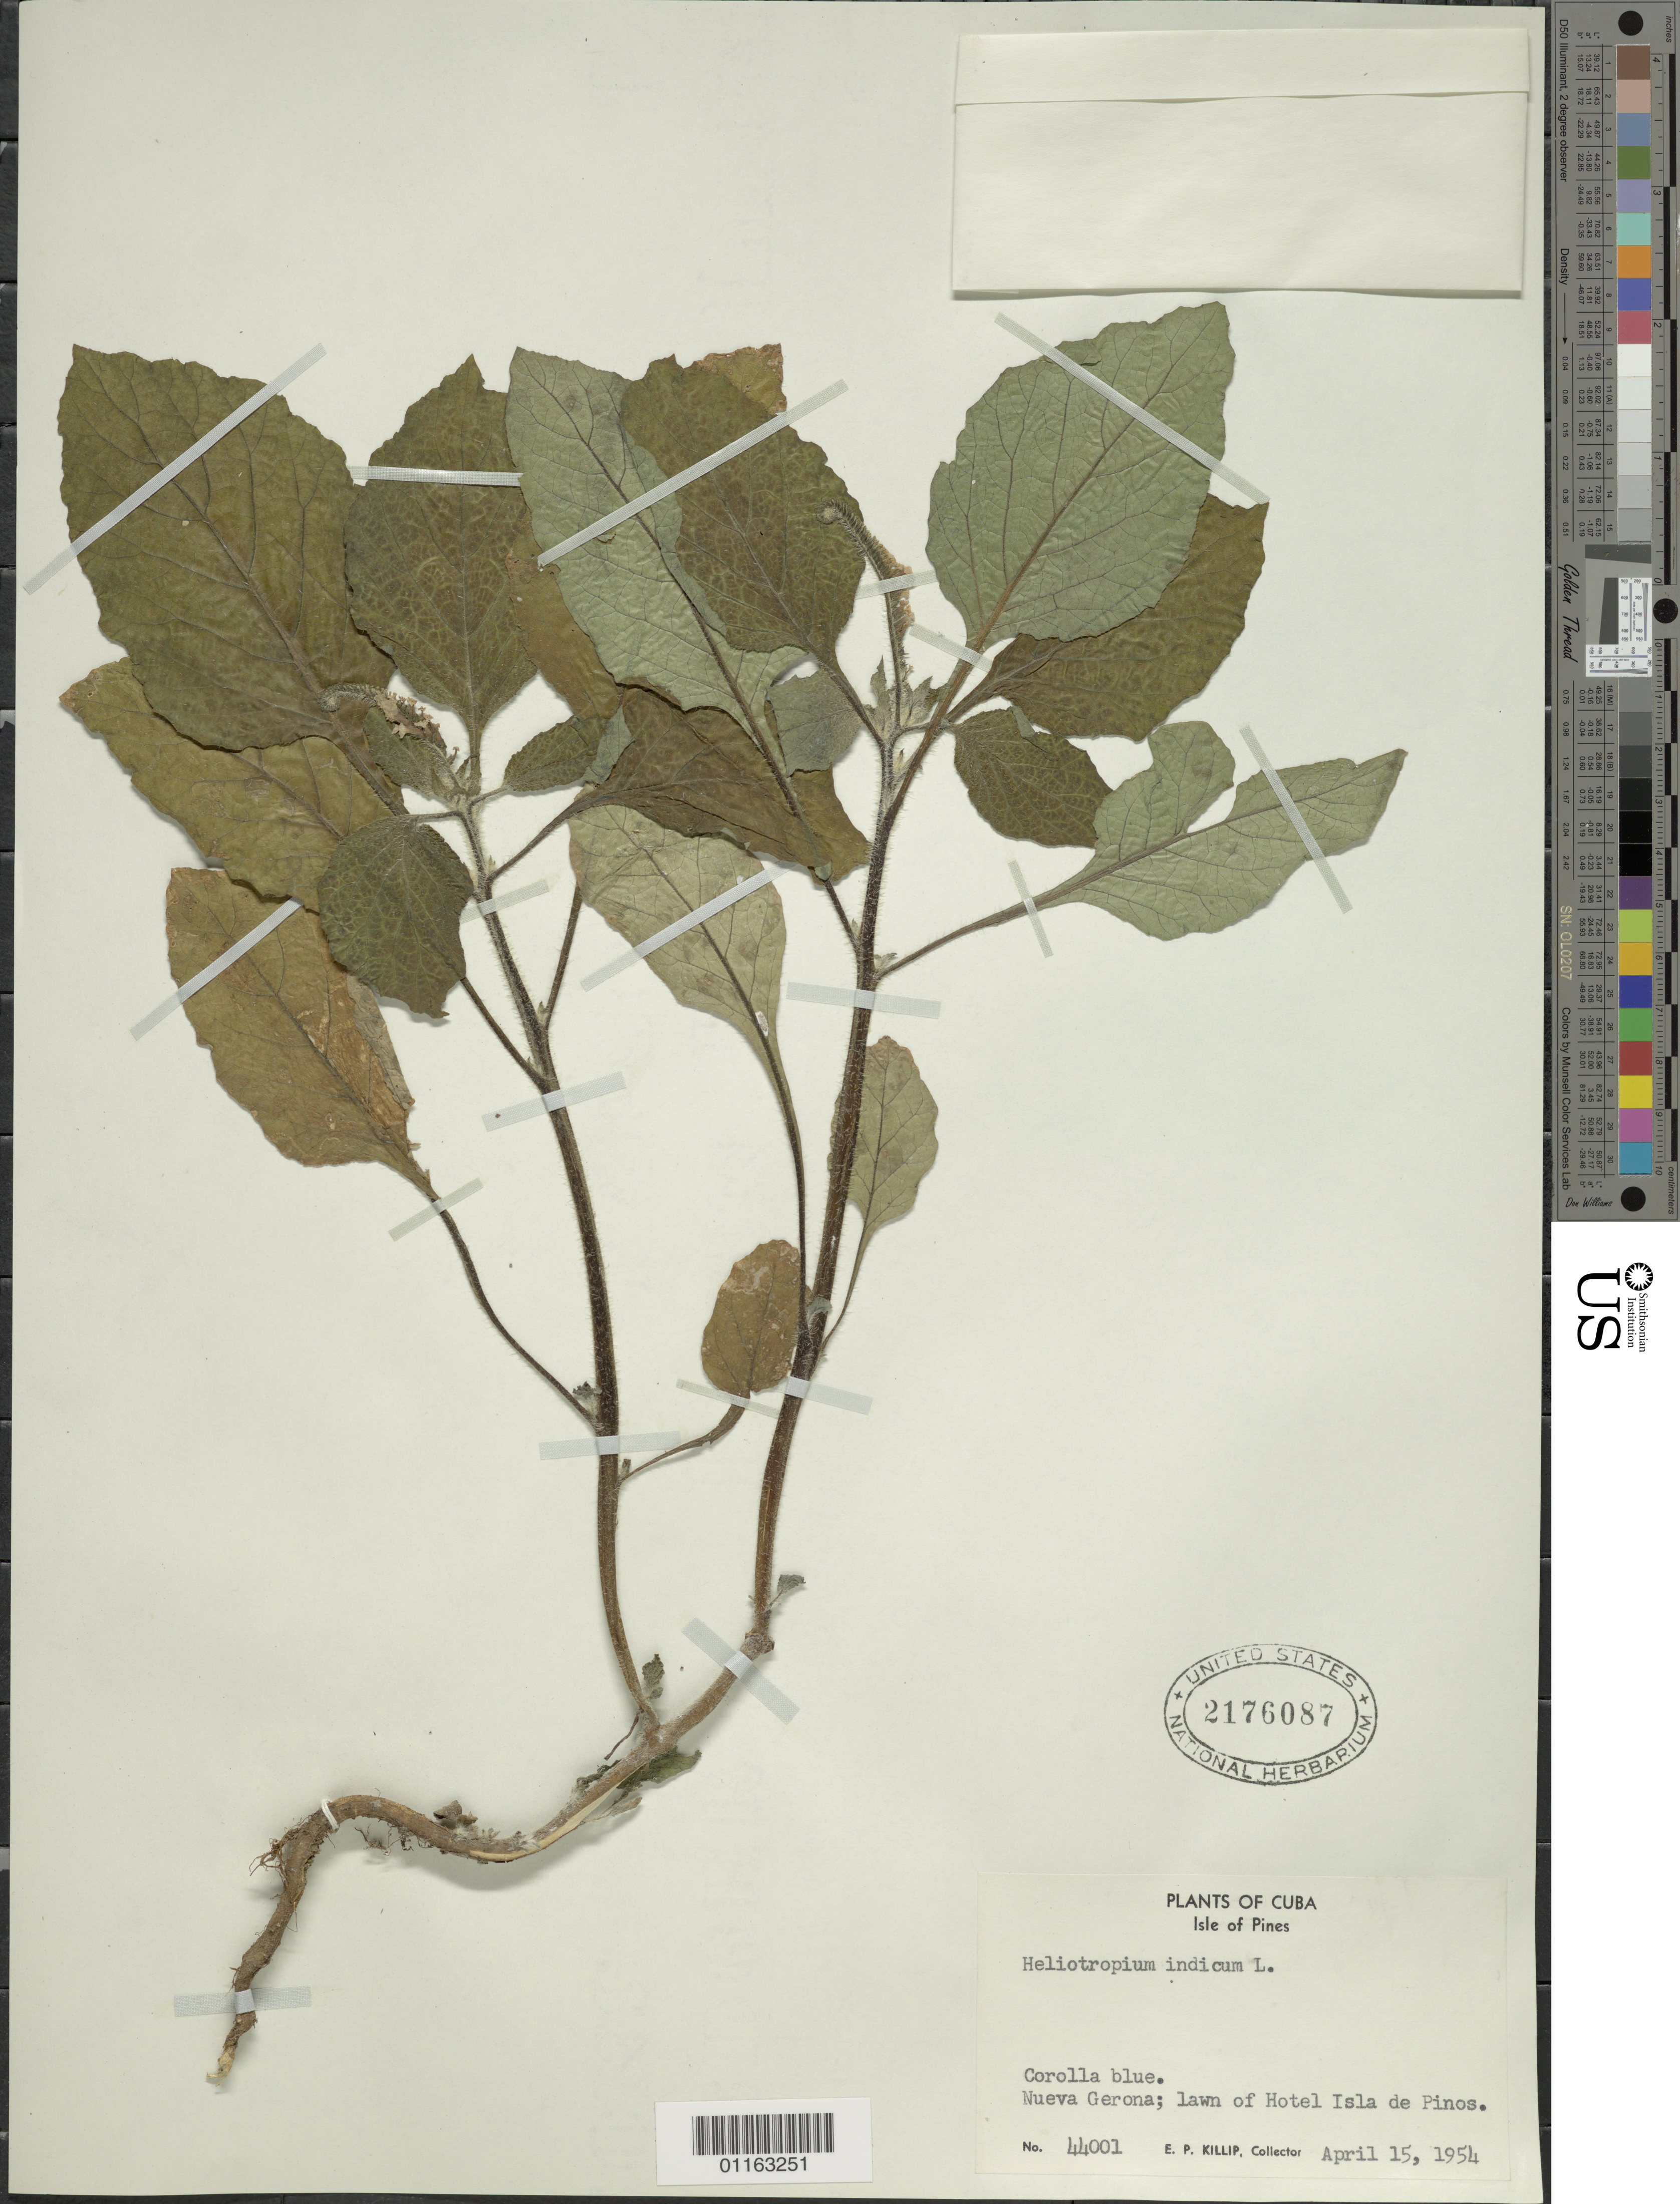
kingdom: Plantae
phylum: Tracheophyta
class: Magnoliopsida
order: Boraginales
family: Heliotropiaceae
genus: Heliotropium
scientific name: Heliotropium inaguense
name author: Britton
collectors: E. P. Killip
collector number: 44001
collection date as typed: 15 Apr 1954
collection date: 1954-04-15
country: Cuba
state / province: Isla de la Juventud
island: Isla de la Juventud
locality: Nueva Gerona; lawn of Hotel Isla de Pinos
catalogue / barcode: US 2176087